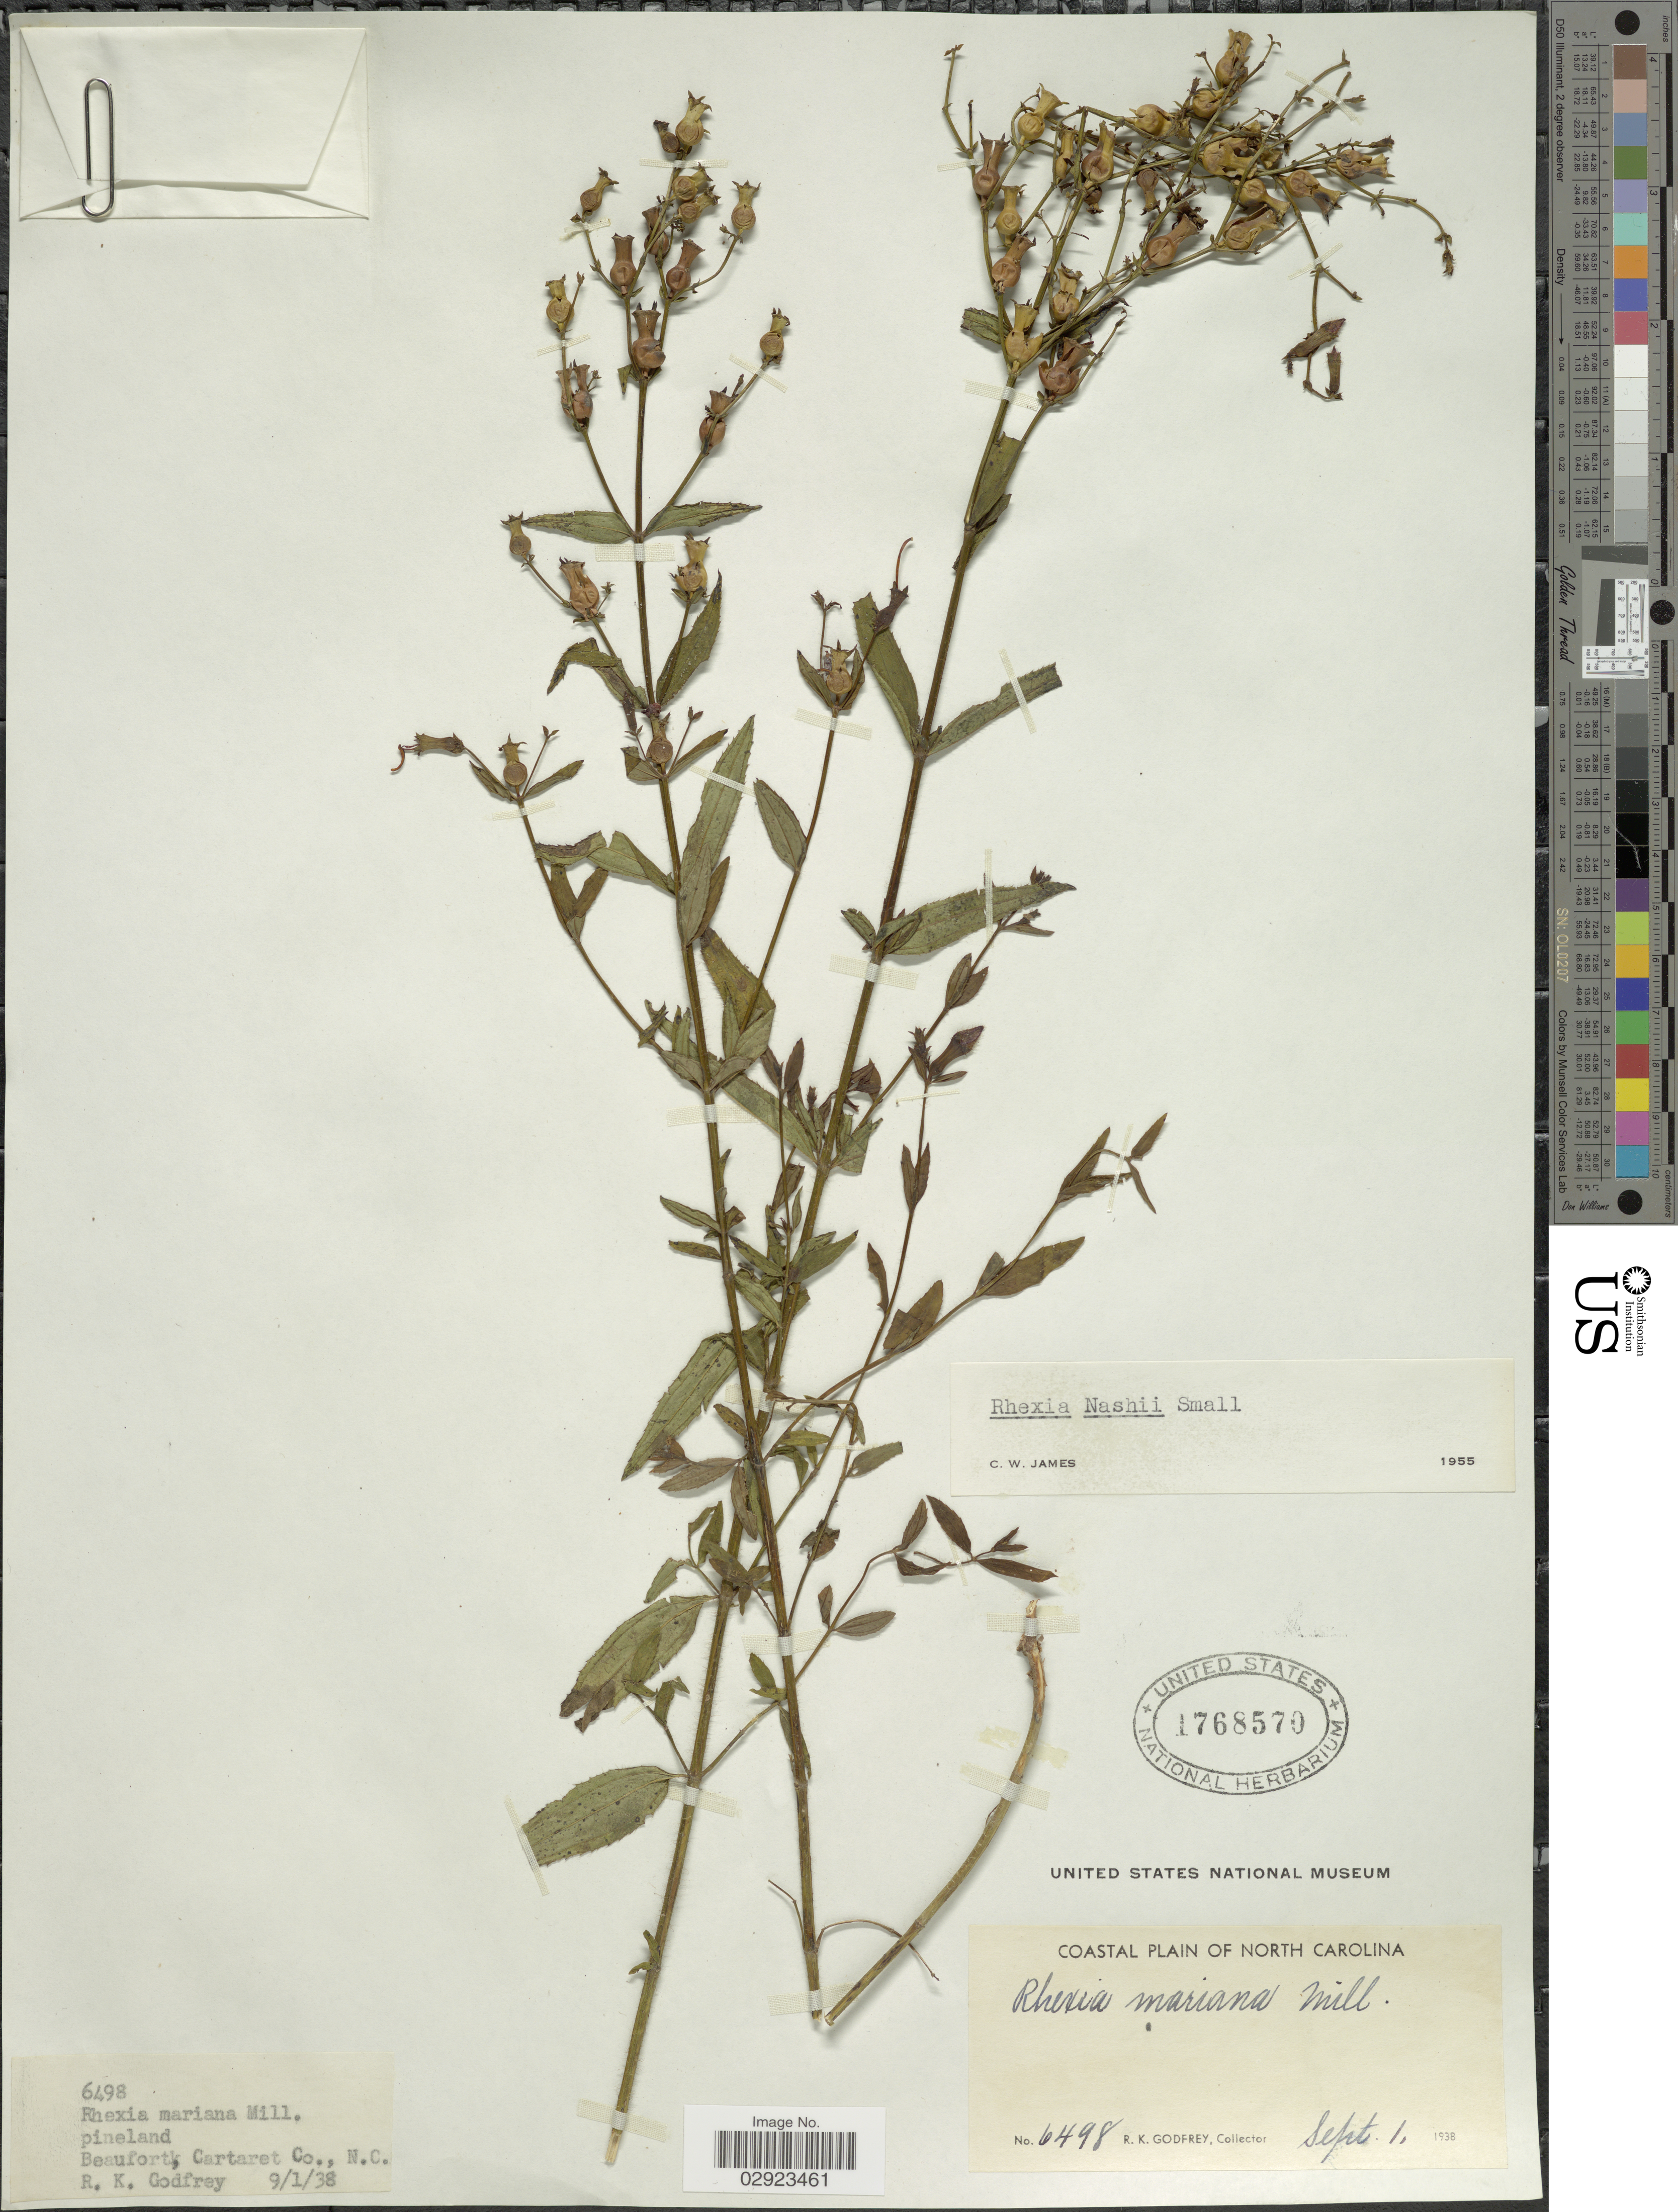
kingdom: Plantae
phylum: Tracheophyta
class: Magnoliopsida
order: Myrtales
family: Melastomataceae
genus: Rhexia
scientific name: Rhexia nashii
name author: Small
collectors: R. K. Godfrey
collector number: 6498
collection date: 1938-09-01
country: United States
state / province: North Carolina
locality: Coastal Plain of North Carolina, Beaufort, Cartaret Co.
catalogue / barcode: US 1768570